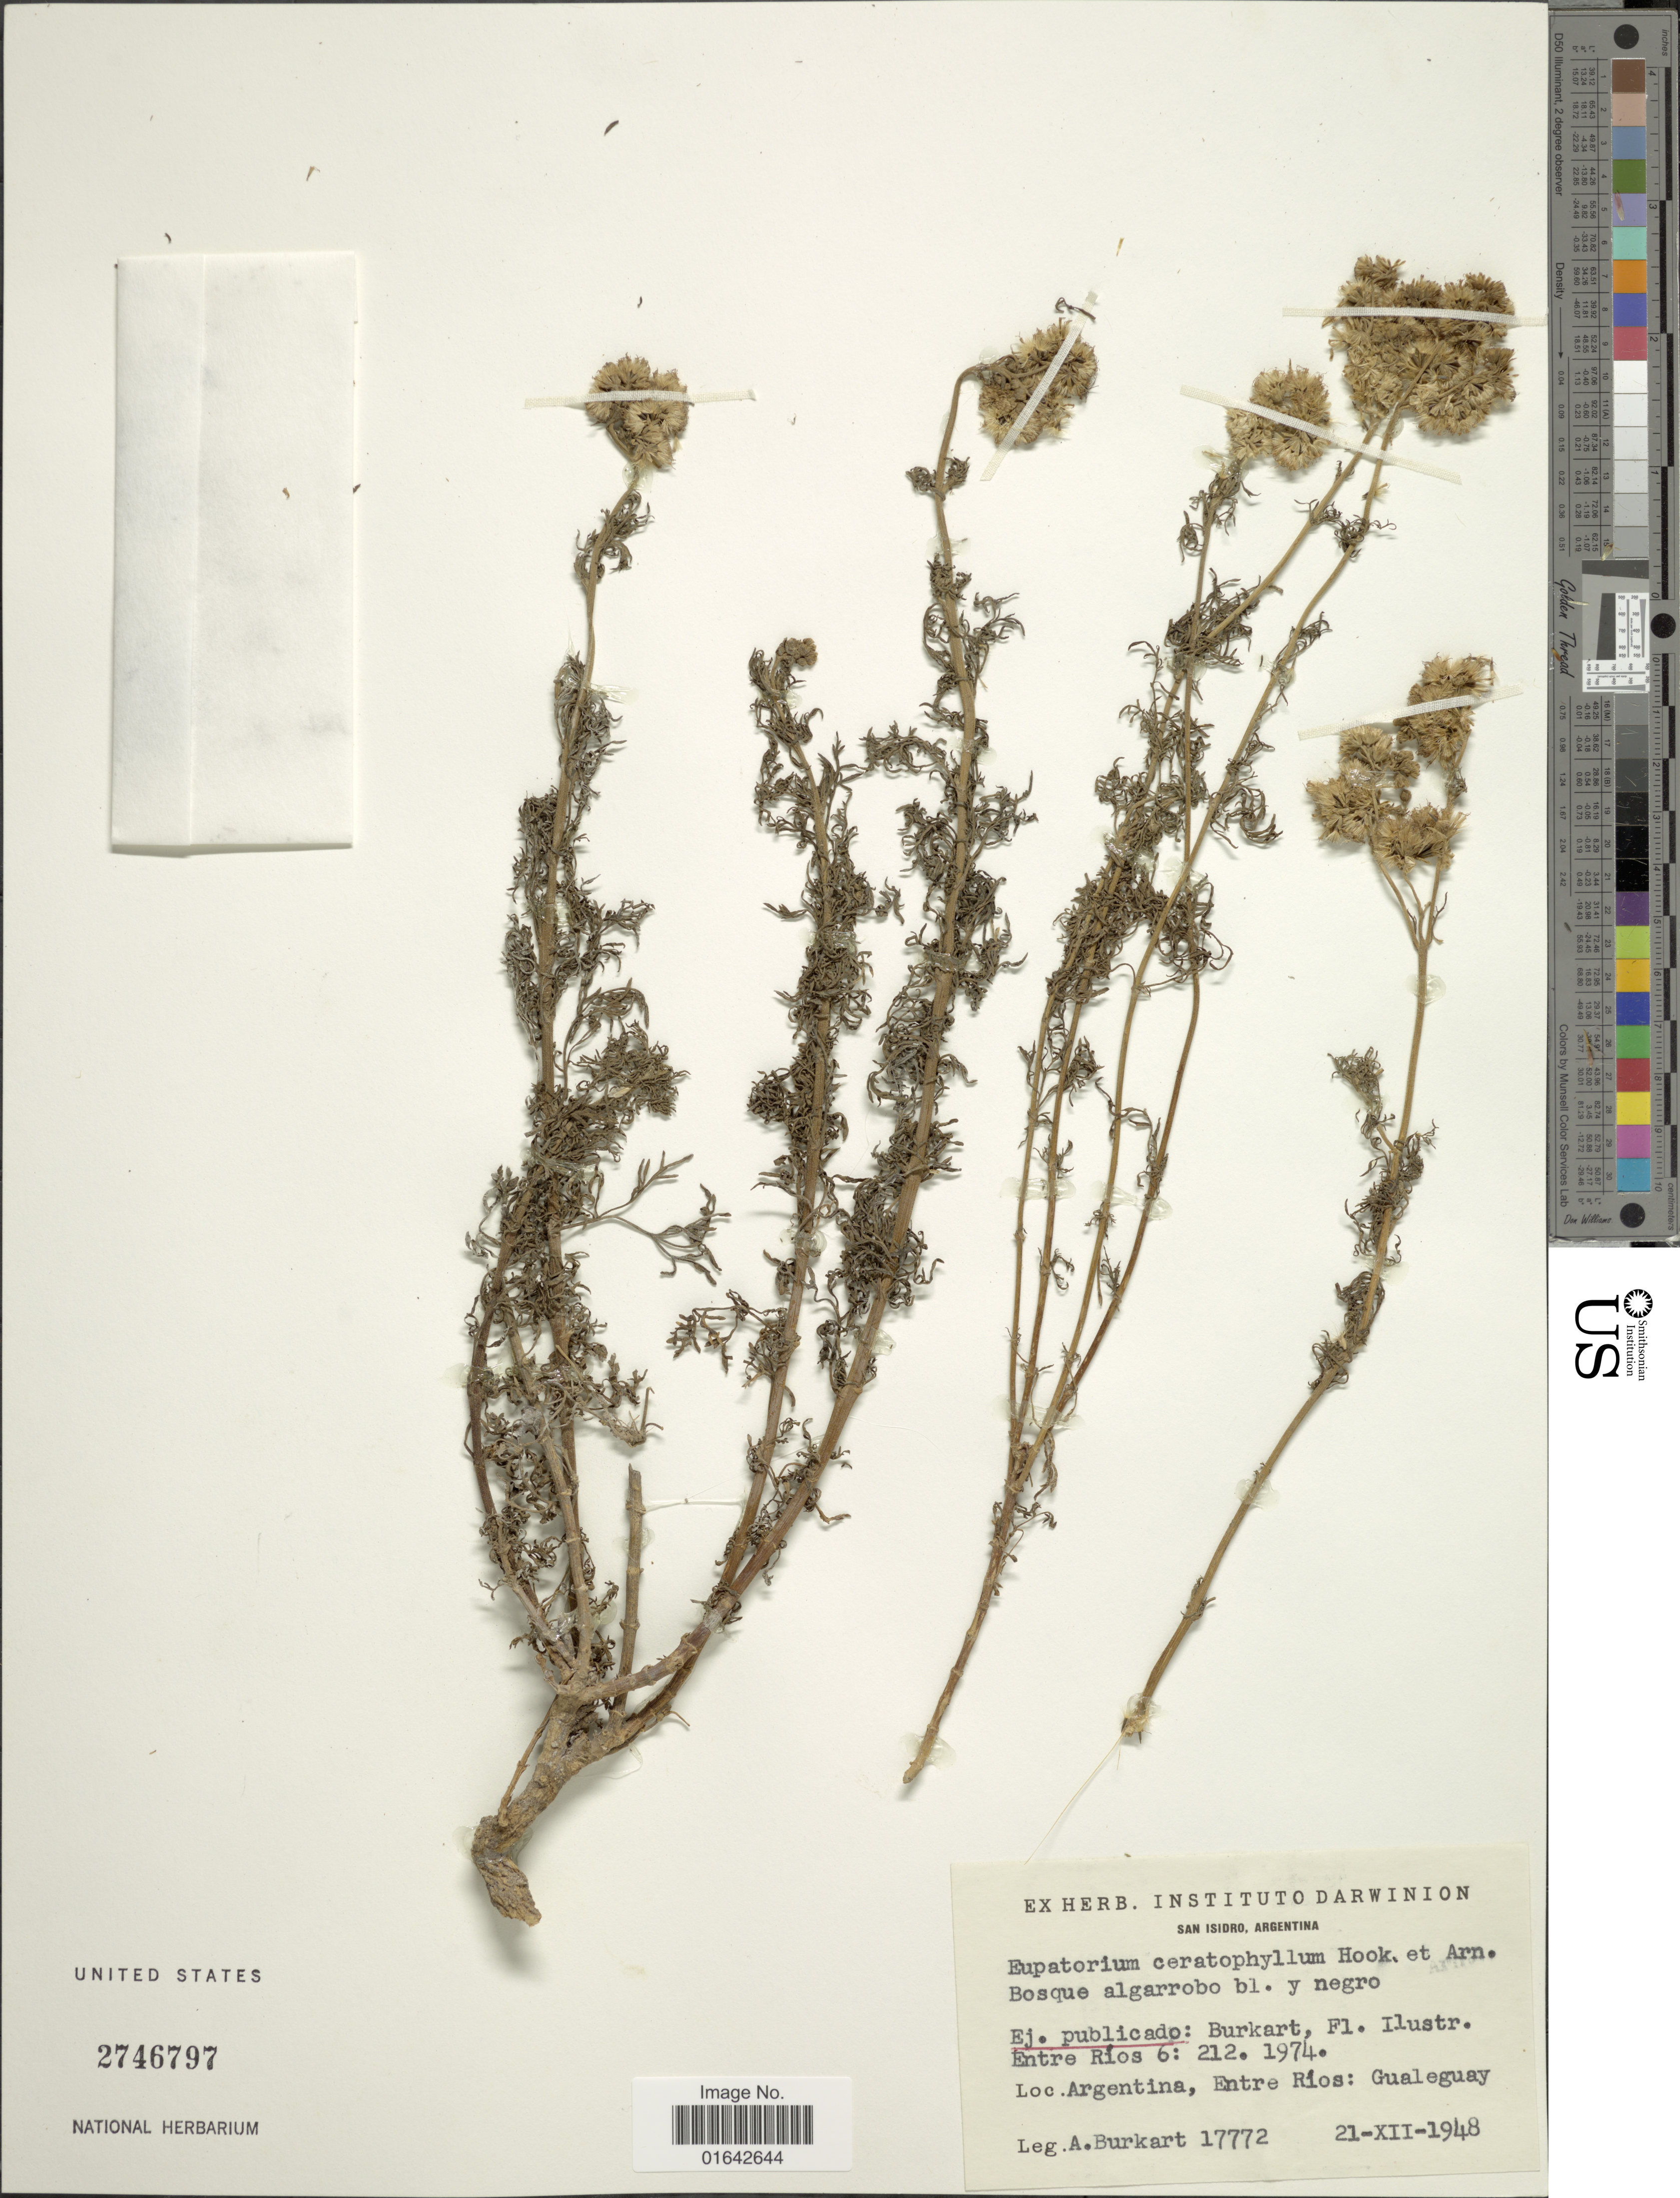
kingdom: Plantae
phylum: Tracheophyta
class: Magnoliopsida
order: Asterales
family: Asteraceae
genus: Gyptis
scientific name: Gyptis pinnatifida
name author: Cass.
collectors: A. E. Burkart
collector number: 17772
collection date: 1948-12-21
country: Argentina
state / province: Entre Rios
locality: Argentina, Entre Rios: Gualeguay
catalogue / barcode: US 2746797